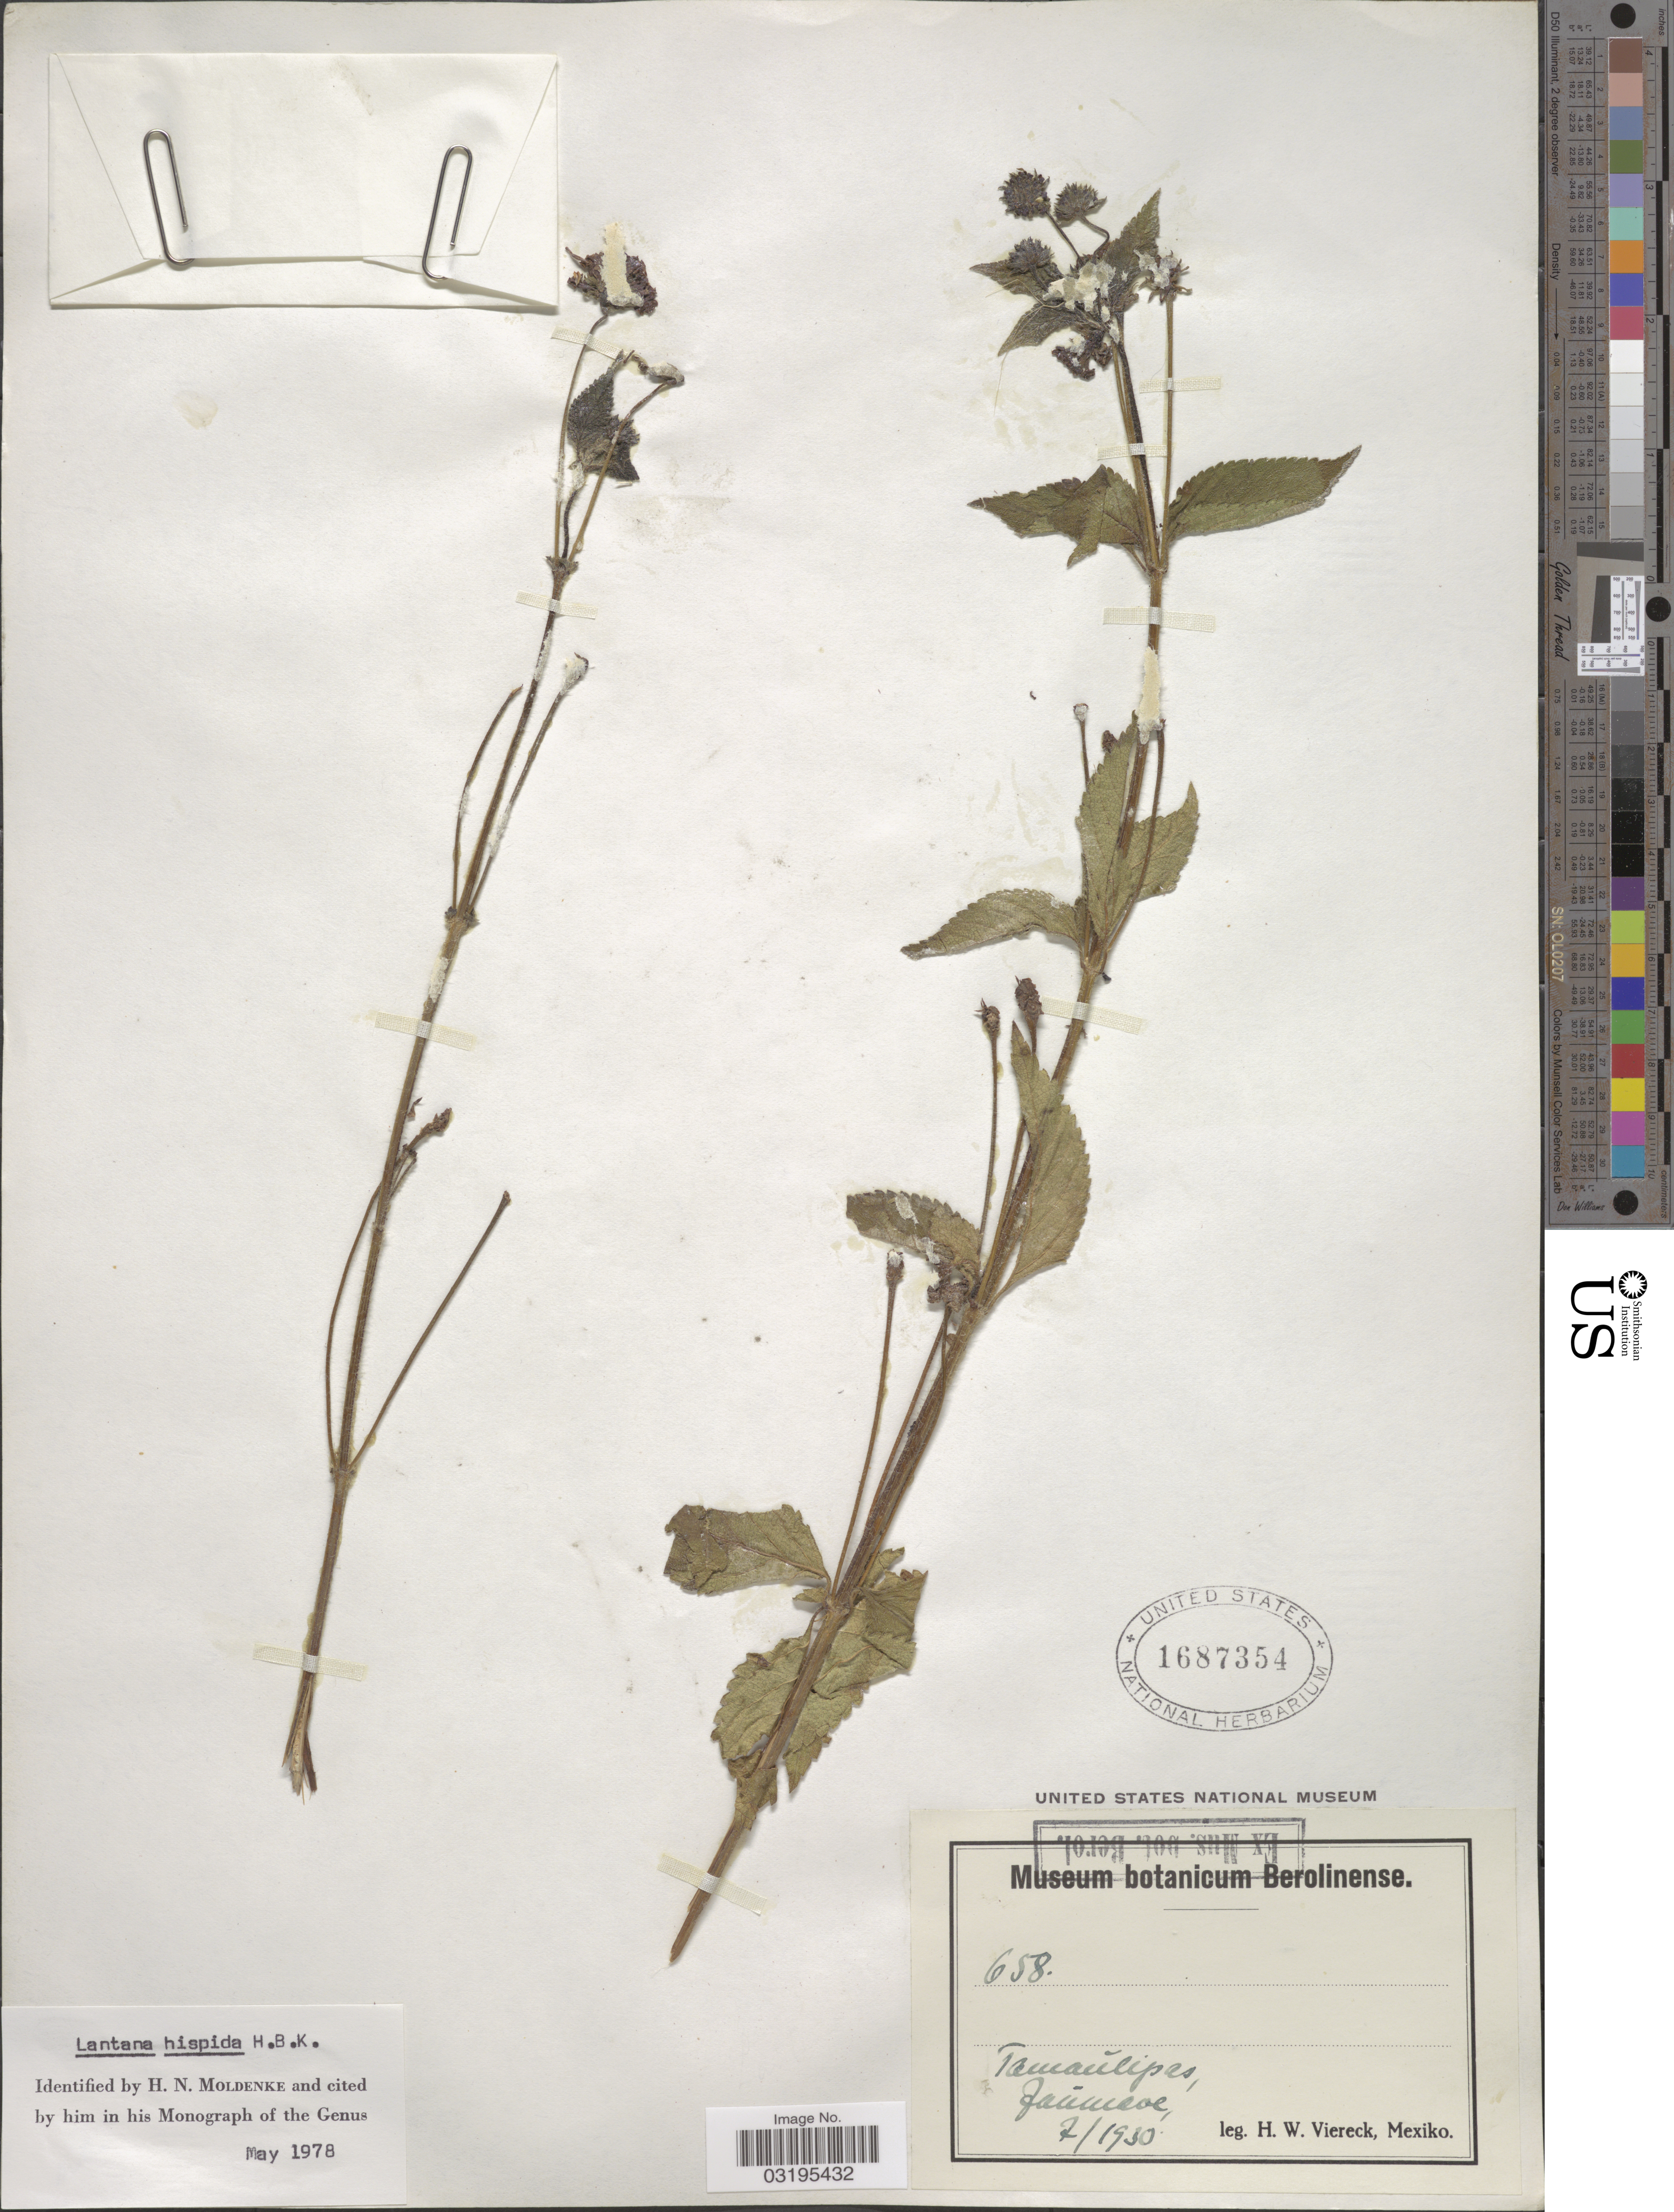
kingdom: Plantae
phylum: Tracheophyta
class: Magnoliopsida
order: Lamiales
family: Verbenaceae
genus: Lantana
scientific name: Lantana hispida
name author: Kunth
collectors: H. W. Viereck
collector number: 658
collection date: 1930-07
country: Mexico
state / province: Tamaulipas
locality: Jaumave.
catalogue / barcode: US 1687354